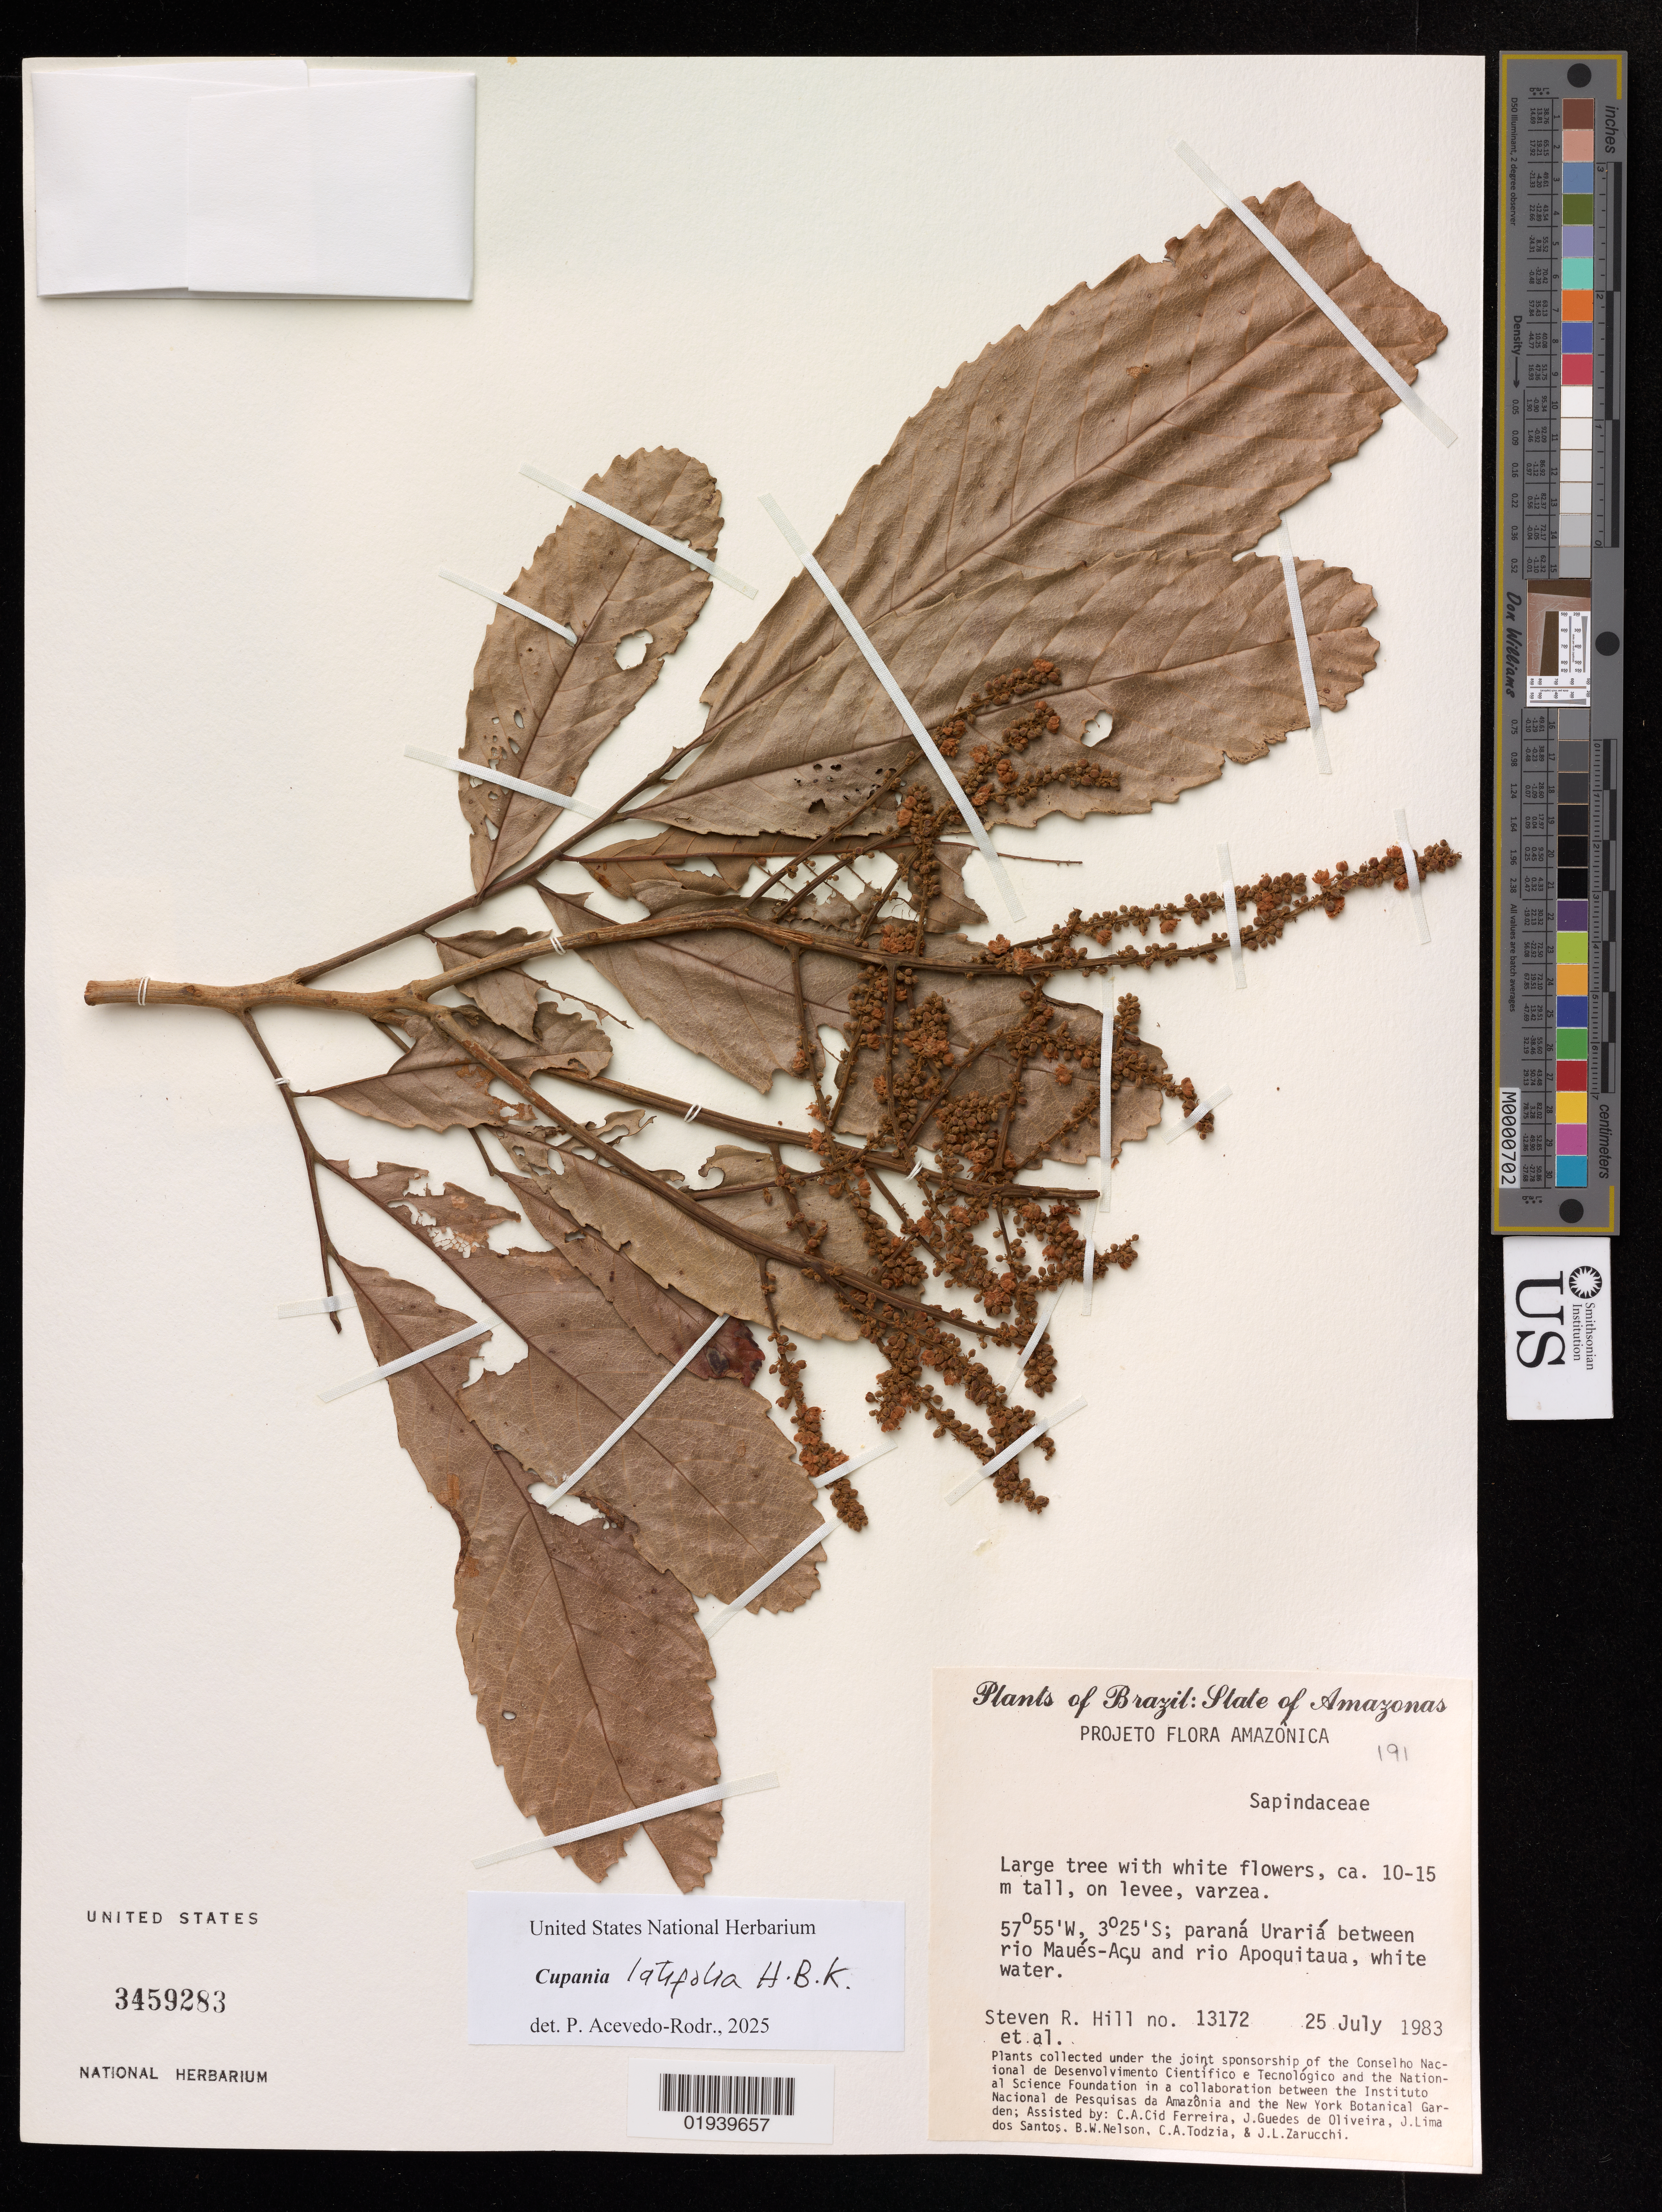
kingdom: Plantae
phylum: Tracheophyta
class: Magnoliopsida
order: Sapindales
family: Sapindaceae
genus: Cupania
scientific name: Cupania latifolia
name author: Kunth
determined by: Acevedo-Rodriguez, P., (US), Smithsonian Institution - National Museum of Natural History (UNITED STATES)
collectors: S. R. Hill et al.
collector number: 13172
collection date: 1983-07-25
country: Brazil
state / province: Amazonas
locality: Paraná Urariá between rio Maués-Açu and rio Apoquitaua, white water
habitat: On levee, varzea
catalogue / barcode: US 3459283